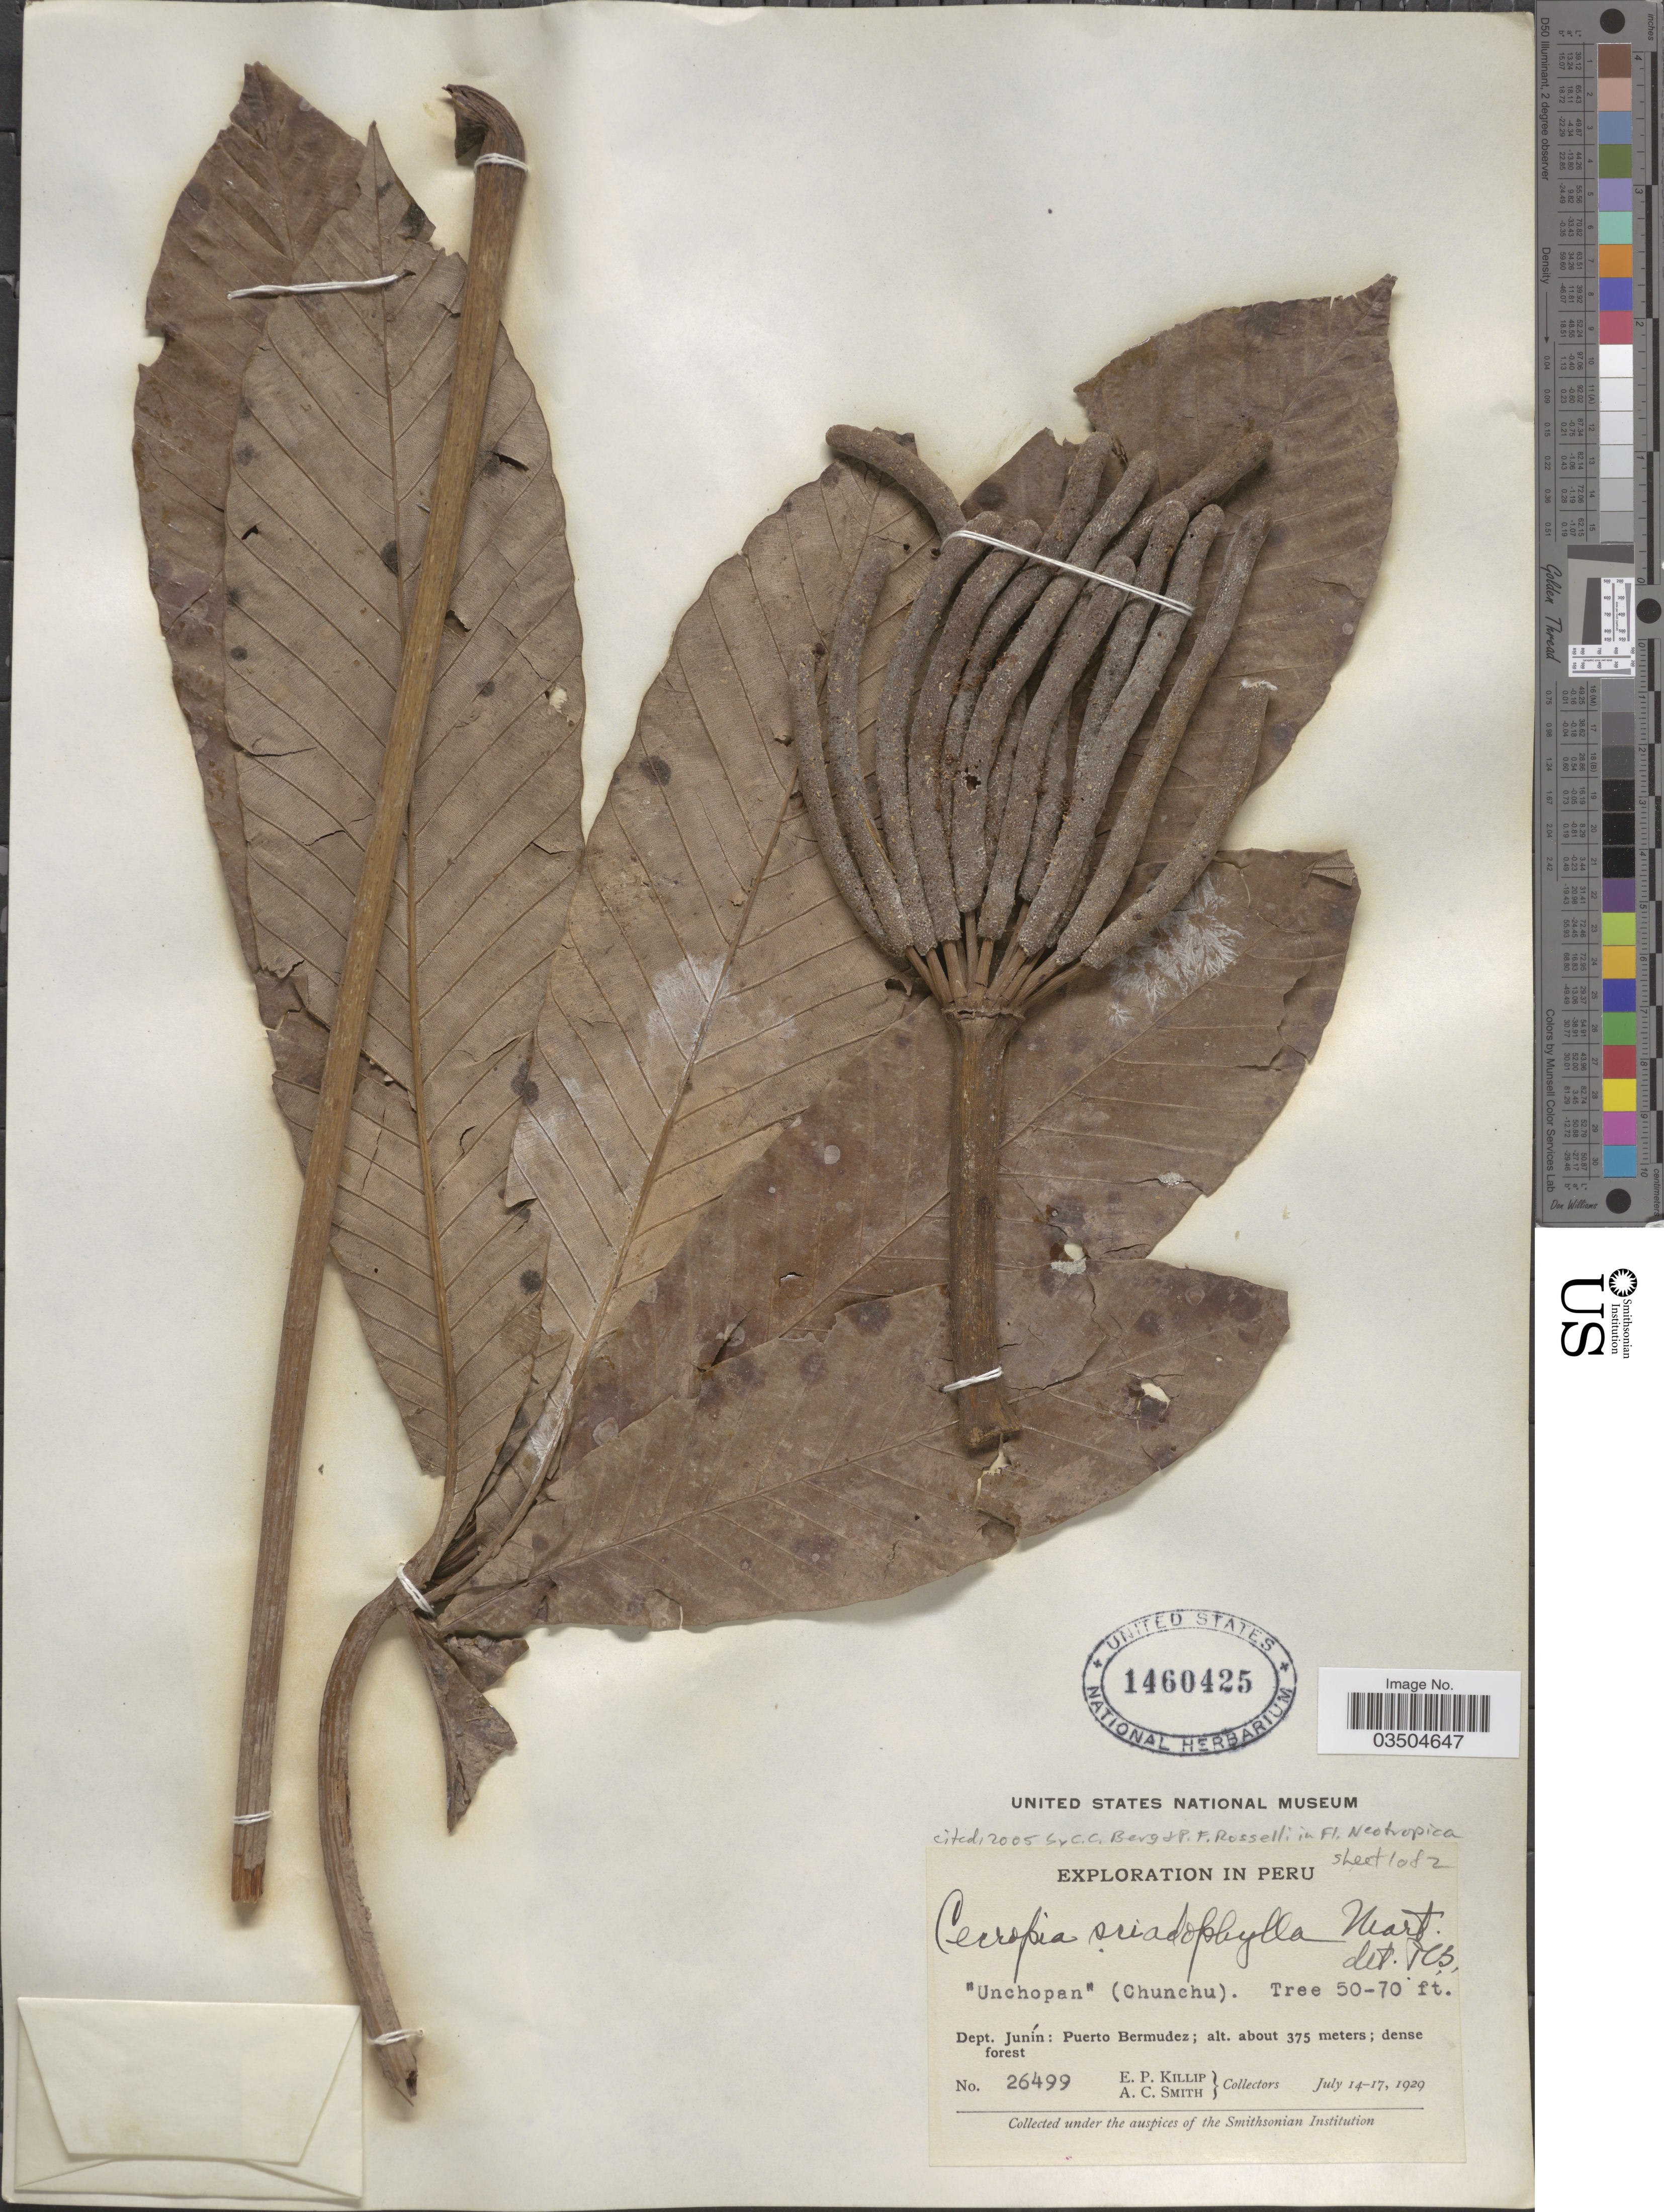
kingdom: Plantae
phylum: Tracheophyta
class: Magnoliopsida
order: Rosales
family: Urticaceae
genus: Cecropia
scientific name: Cecropia sciadophylla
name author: Mart.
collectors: E. P. Killip & A. C. Smith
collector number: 26499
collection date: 1929-07-14/1929-07-17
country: Peru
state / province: Junín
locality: Dept. Junín: Puerto Bermudez.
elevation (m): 375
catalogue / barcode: US 1460425